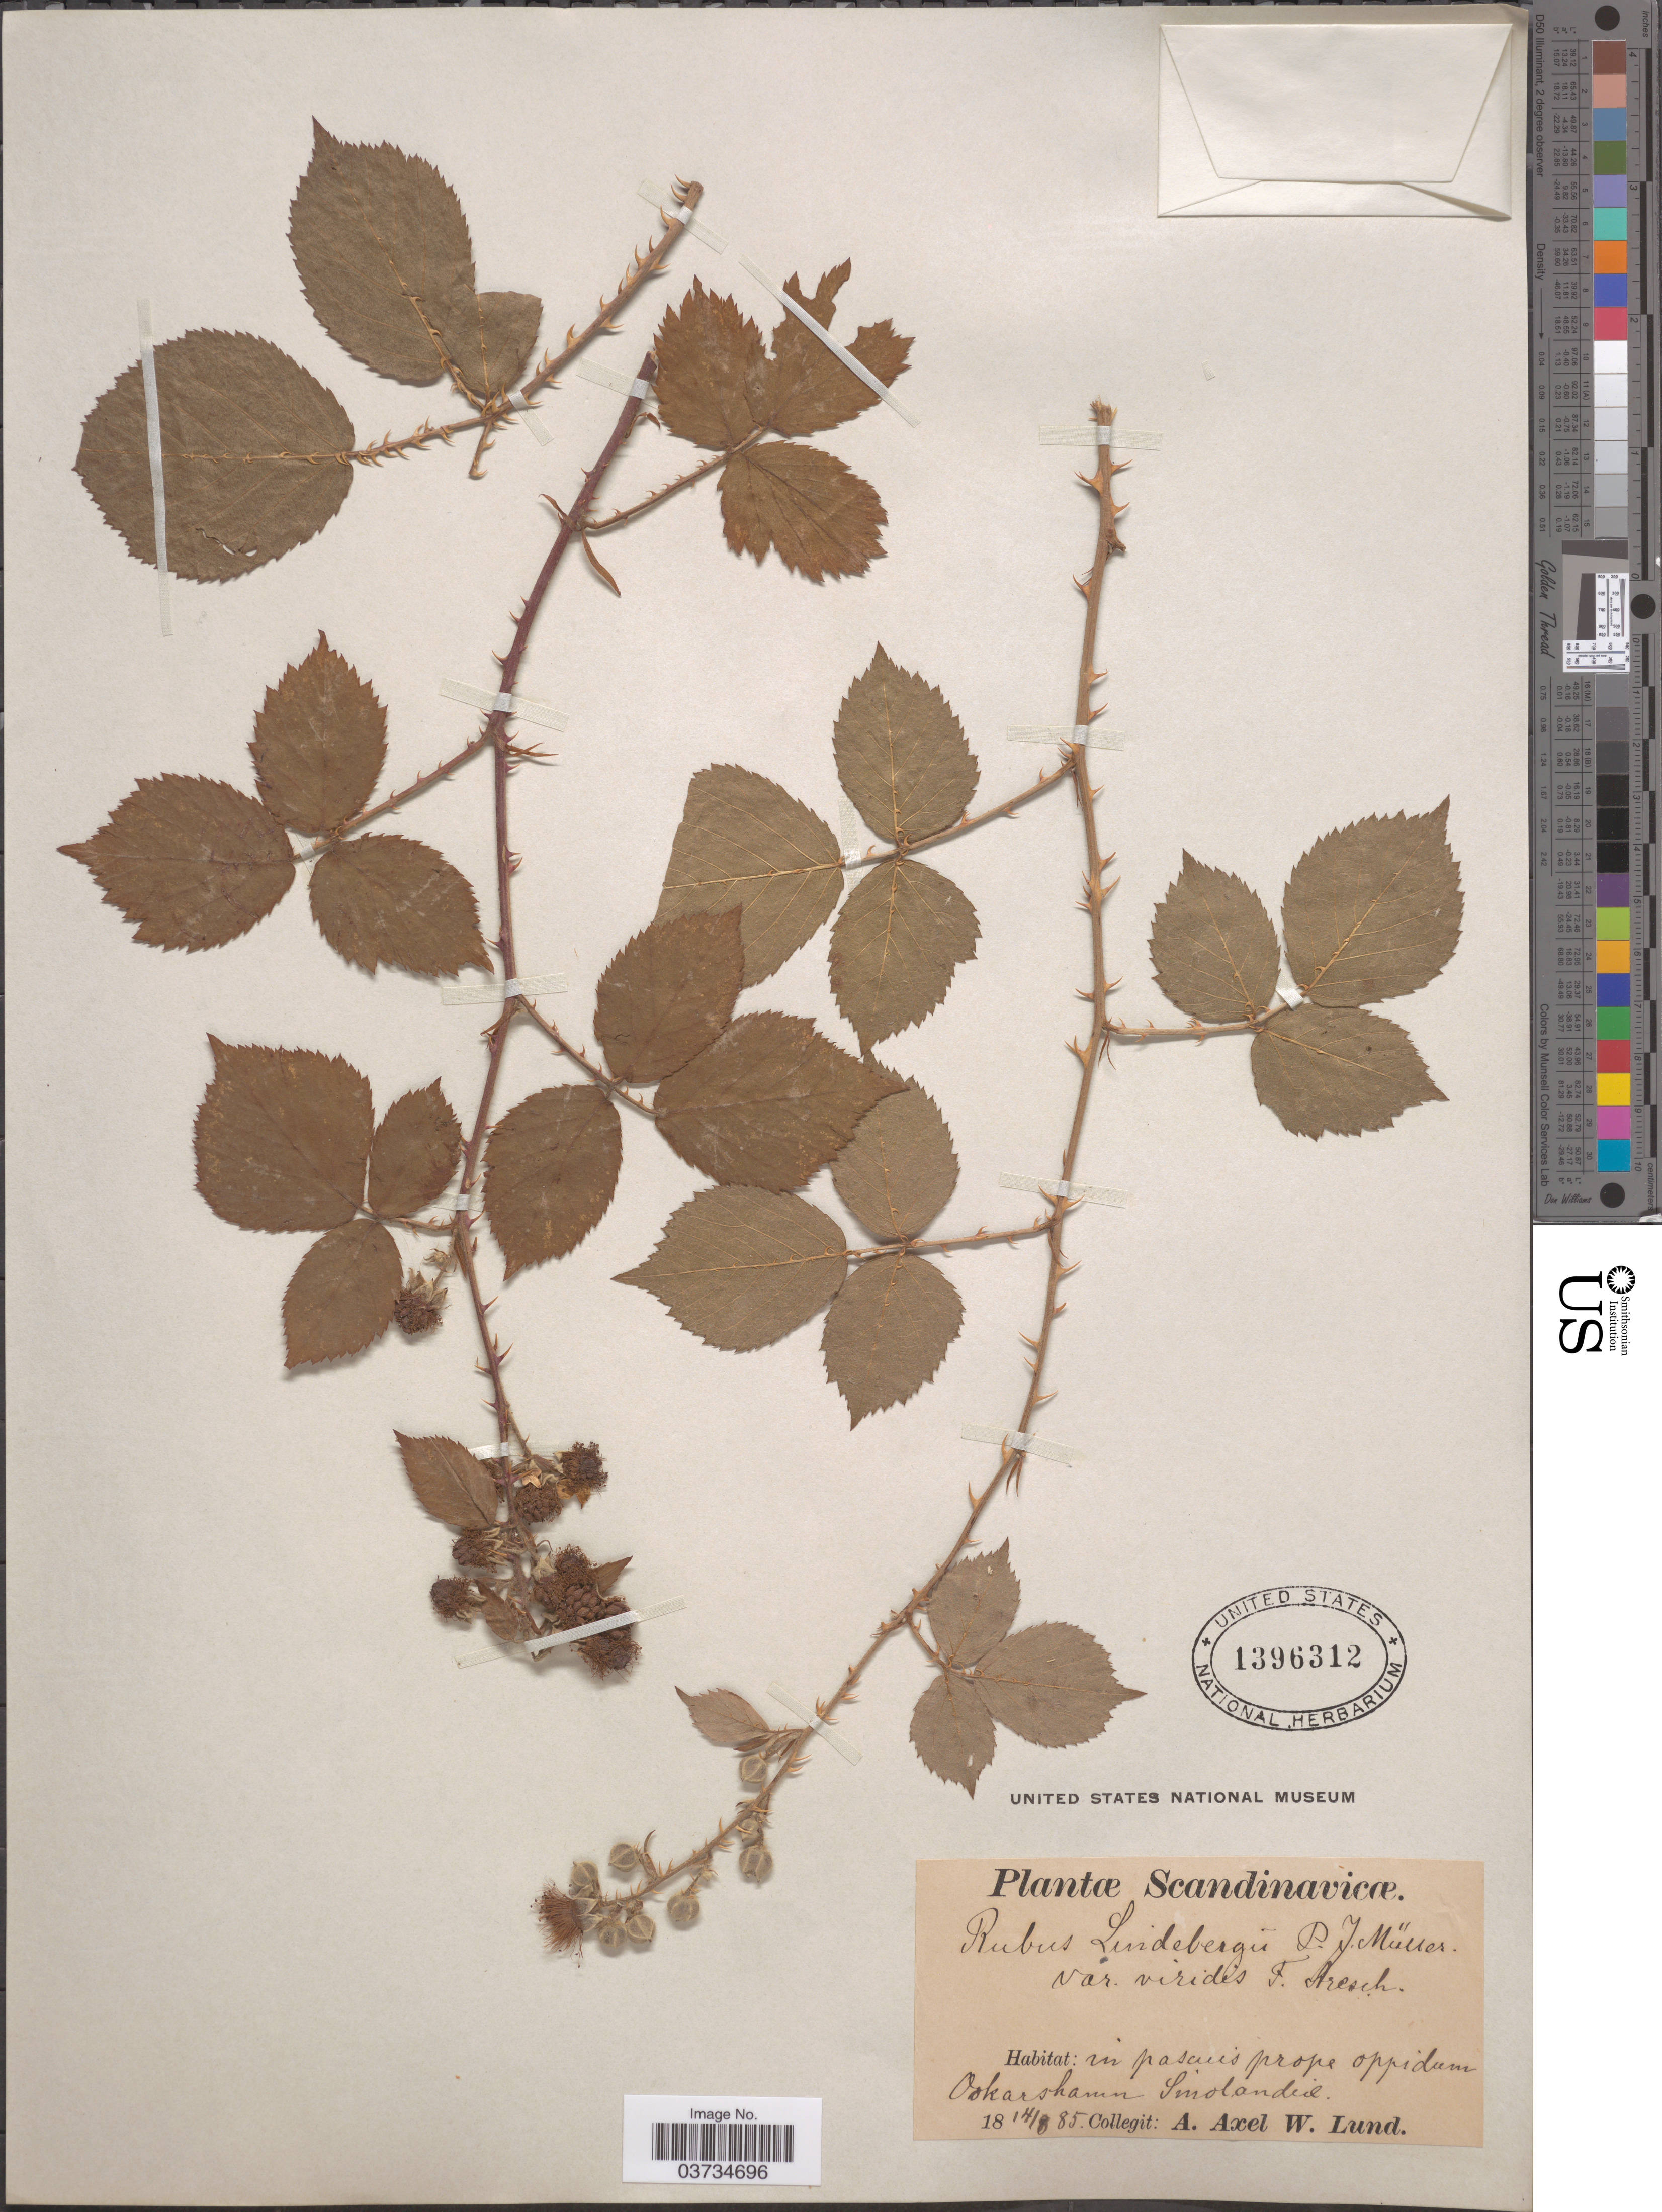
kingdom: Plantae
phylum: Tracheophyta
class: Magnoliopsida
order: Rosales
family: Rosaceae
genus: Rubus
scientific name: Rubus lindebergii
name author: P.J. Müll.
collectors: A. Lund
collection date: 1885-08-14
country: Sweden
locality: Scandinavicæ. In pascuis prope oppidum Oskarshamn Smolandiæ.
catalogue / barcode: US 1396312